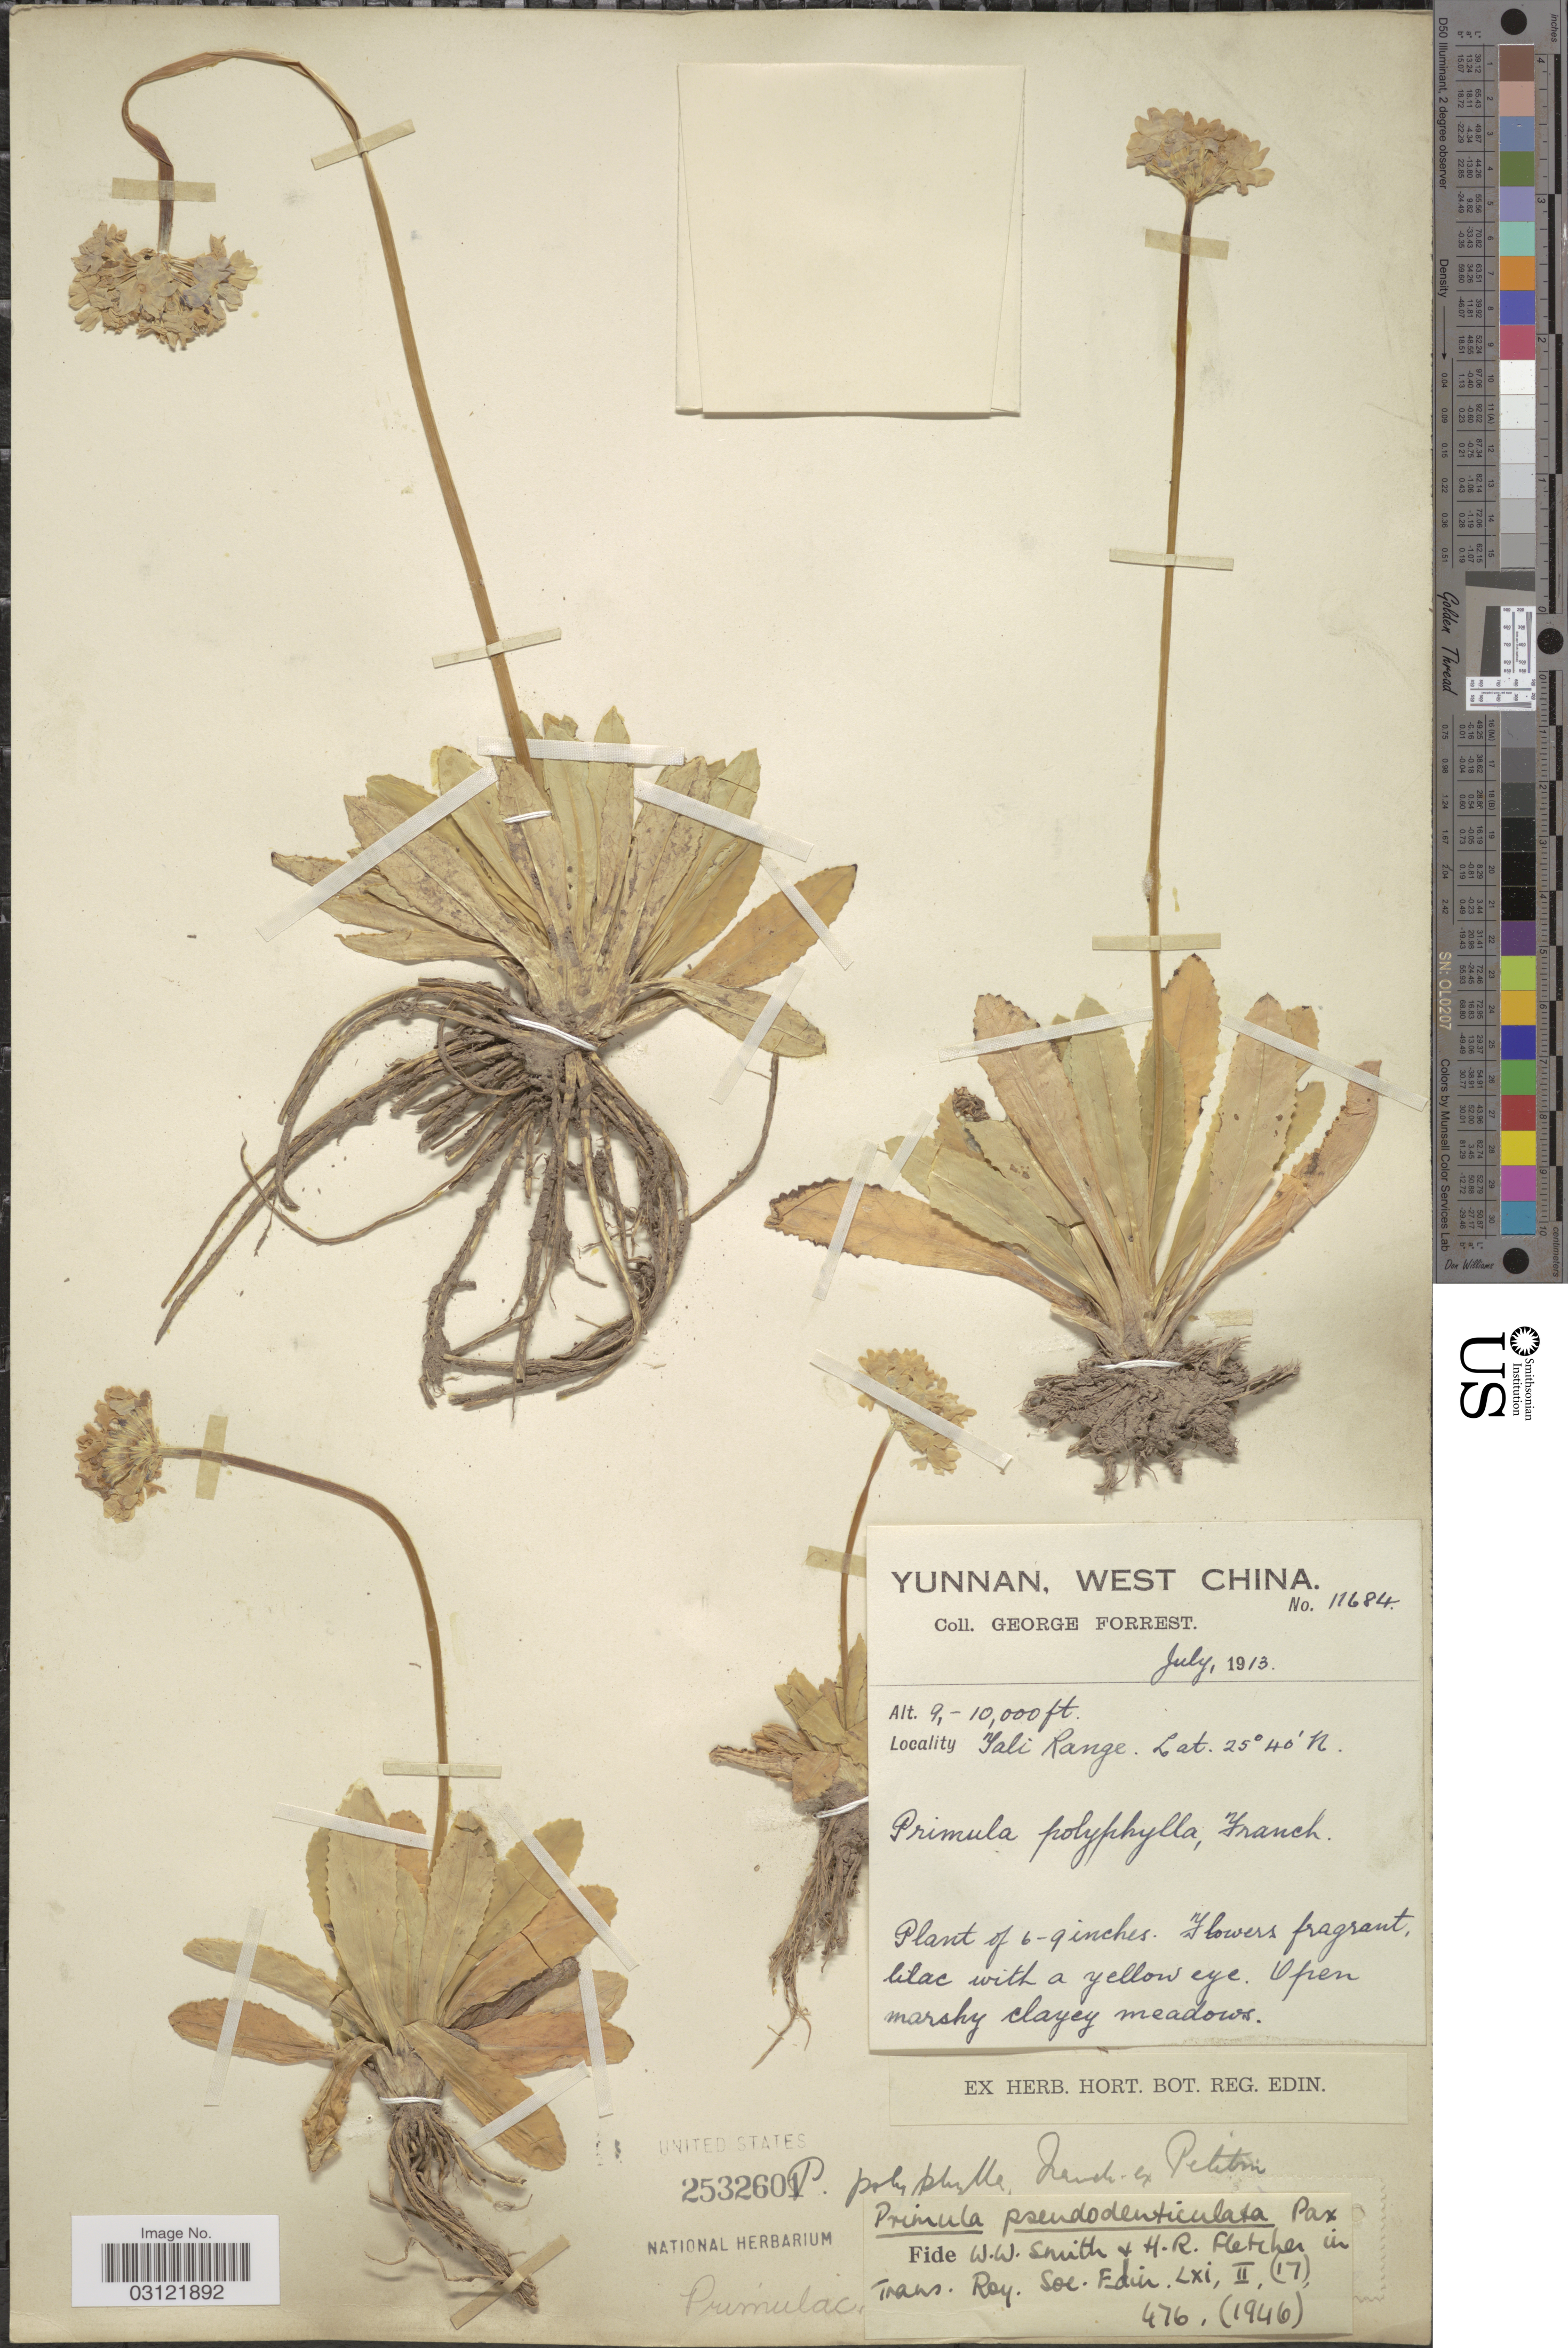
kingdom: Plantae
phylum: Tracheophyta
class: Magnoliopsida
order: Ericales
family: Primulaceae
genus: Primula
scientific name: Primula pseudodenticulata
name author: Pax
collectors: G. Forrest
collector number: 11684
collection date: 1913-07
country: China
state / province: Yunnan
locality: West China. Tali Range.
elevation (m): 2743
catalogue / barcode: US 2532601